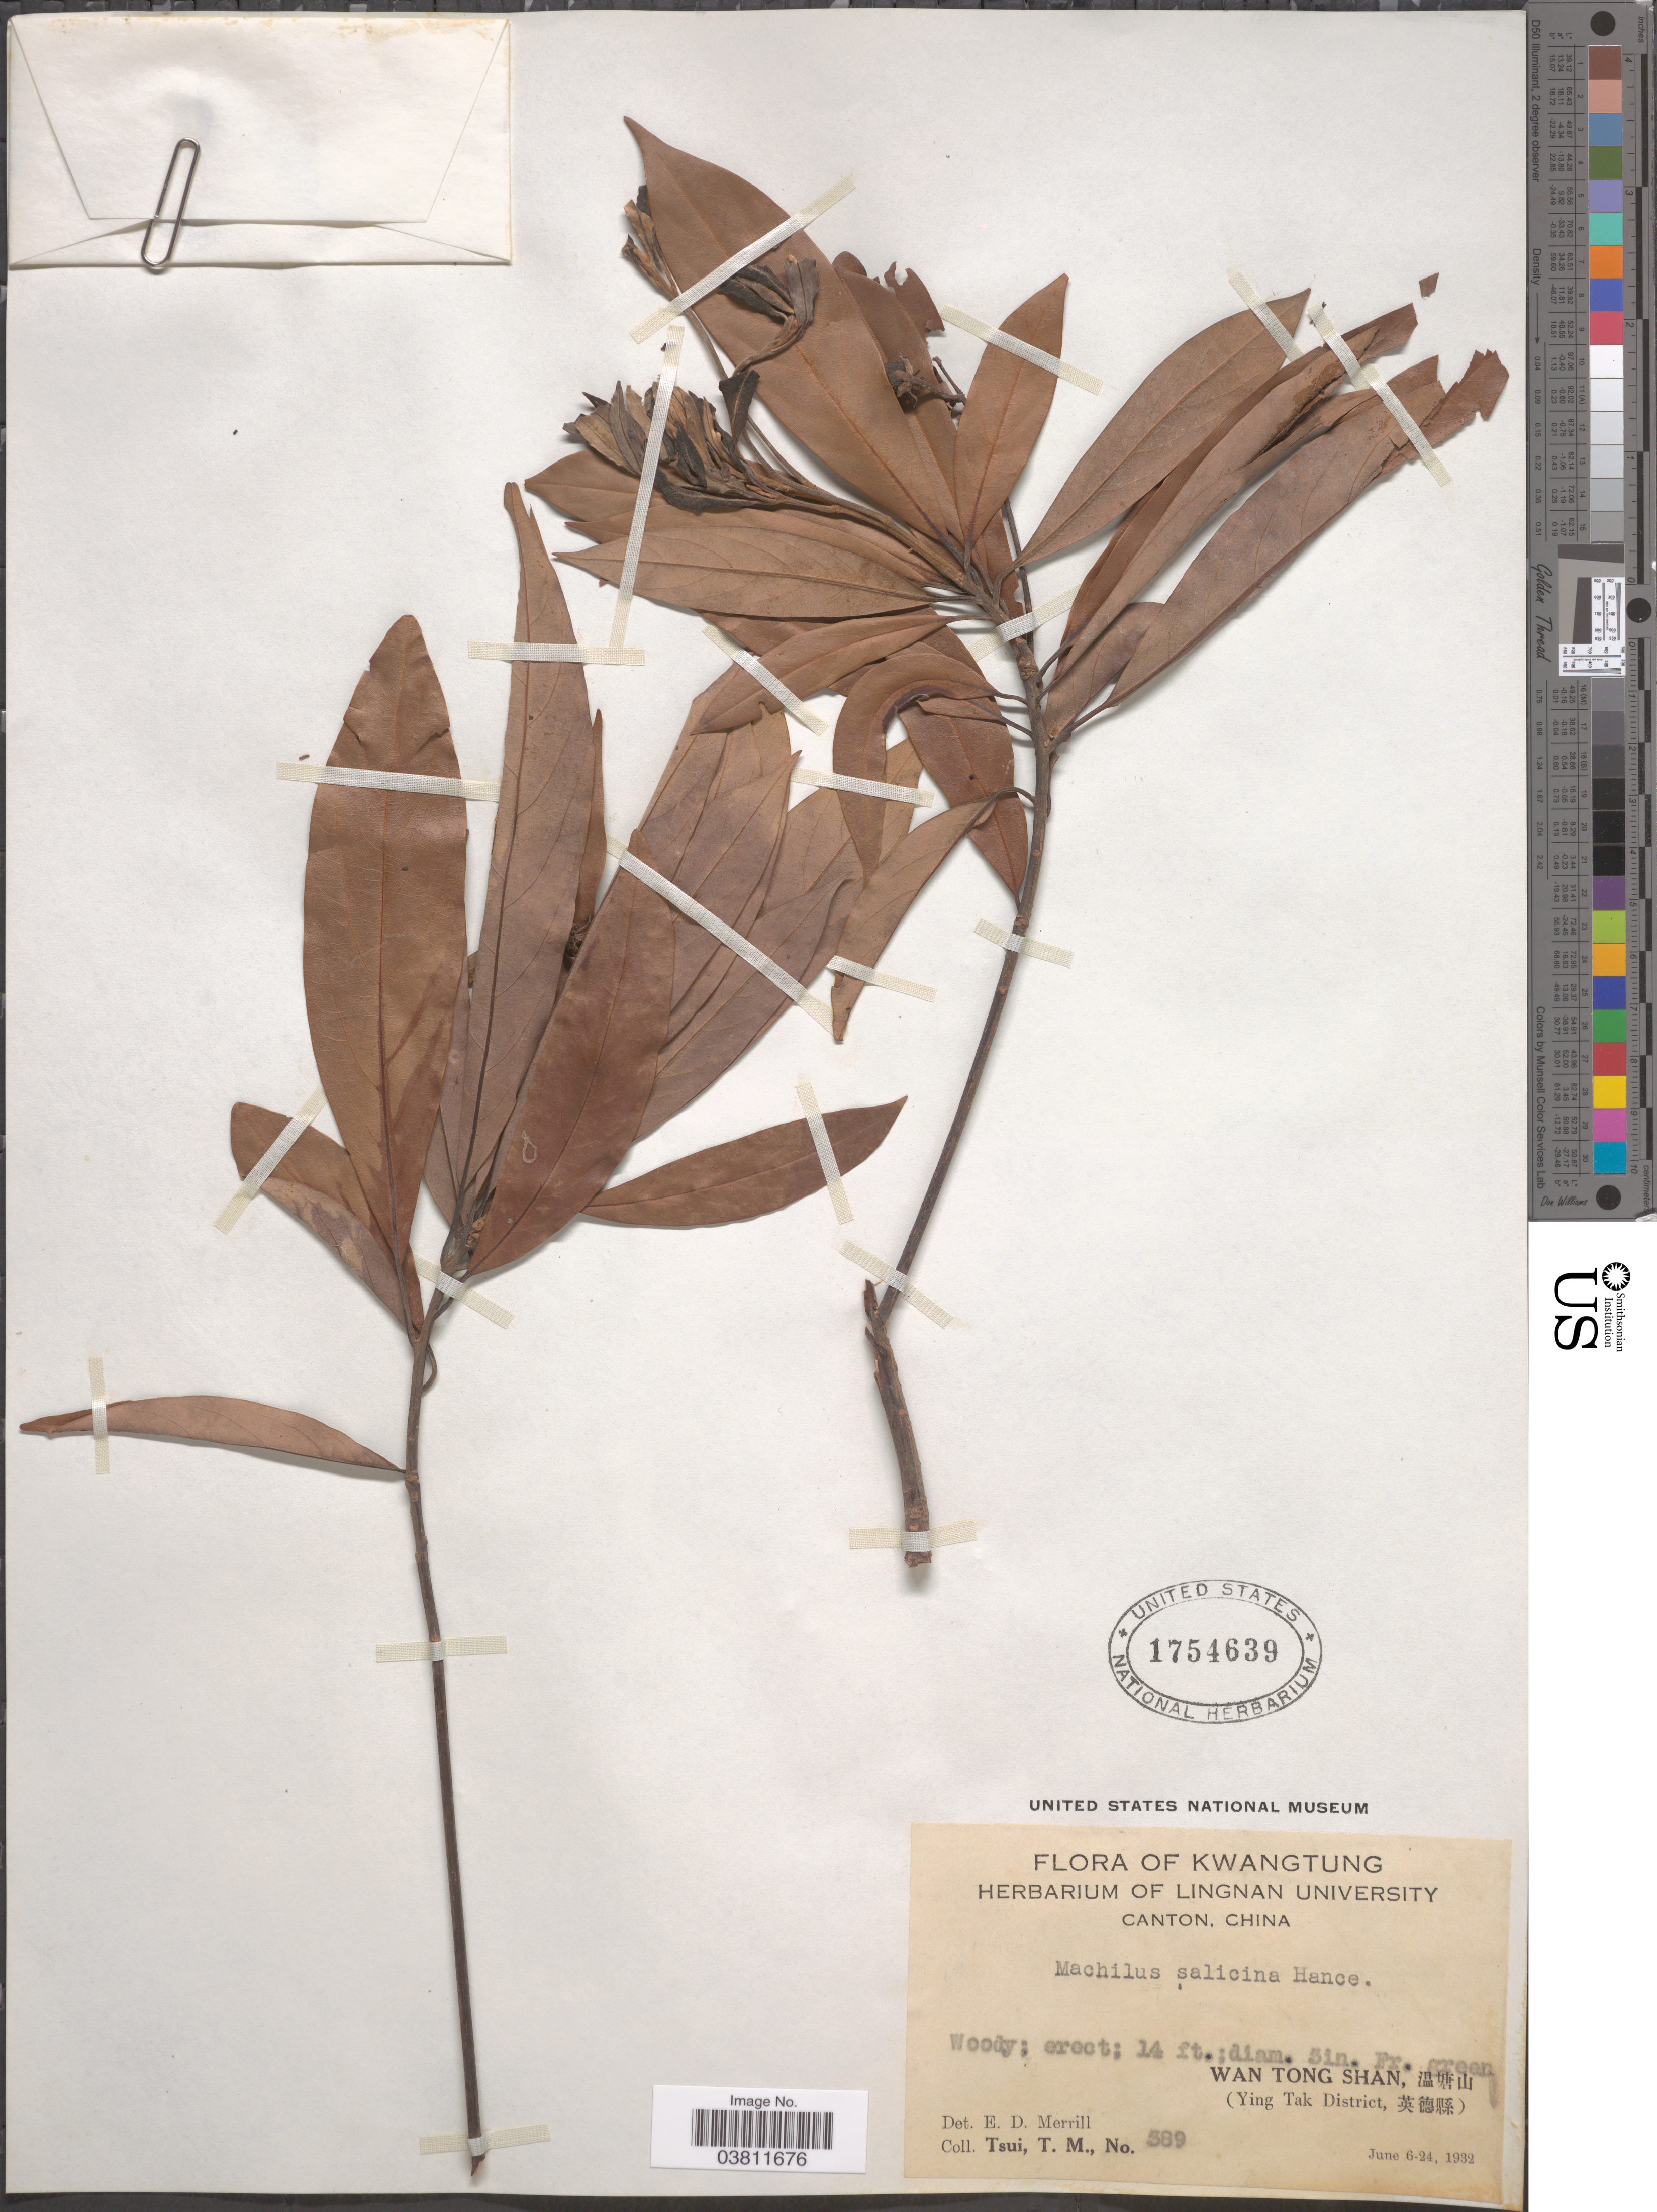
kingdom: Plantae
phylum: Tracheophyta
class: Magnoliopsida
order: Laurales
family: Lauraceae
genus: Machilus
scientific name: Machilus salicina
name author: Hance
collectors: T. Tsui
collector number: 589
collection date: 1932-06-06/1932-06-24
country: China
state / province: Guangdong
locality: Kwangtung. Wan Tong Shan, X. (Ying Tak District, X).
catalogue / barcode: US 1754639